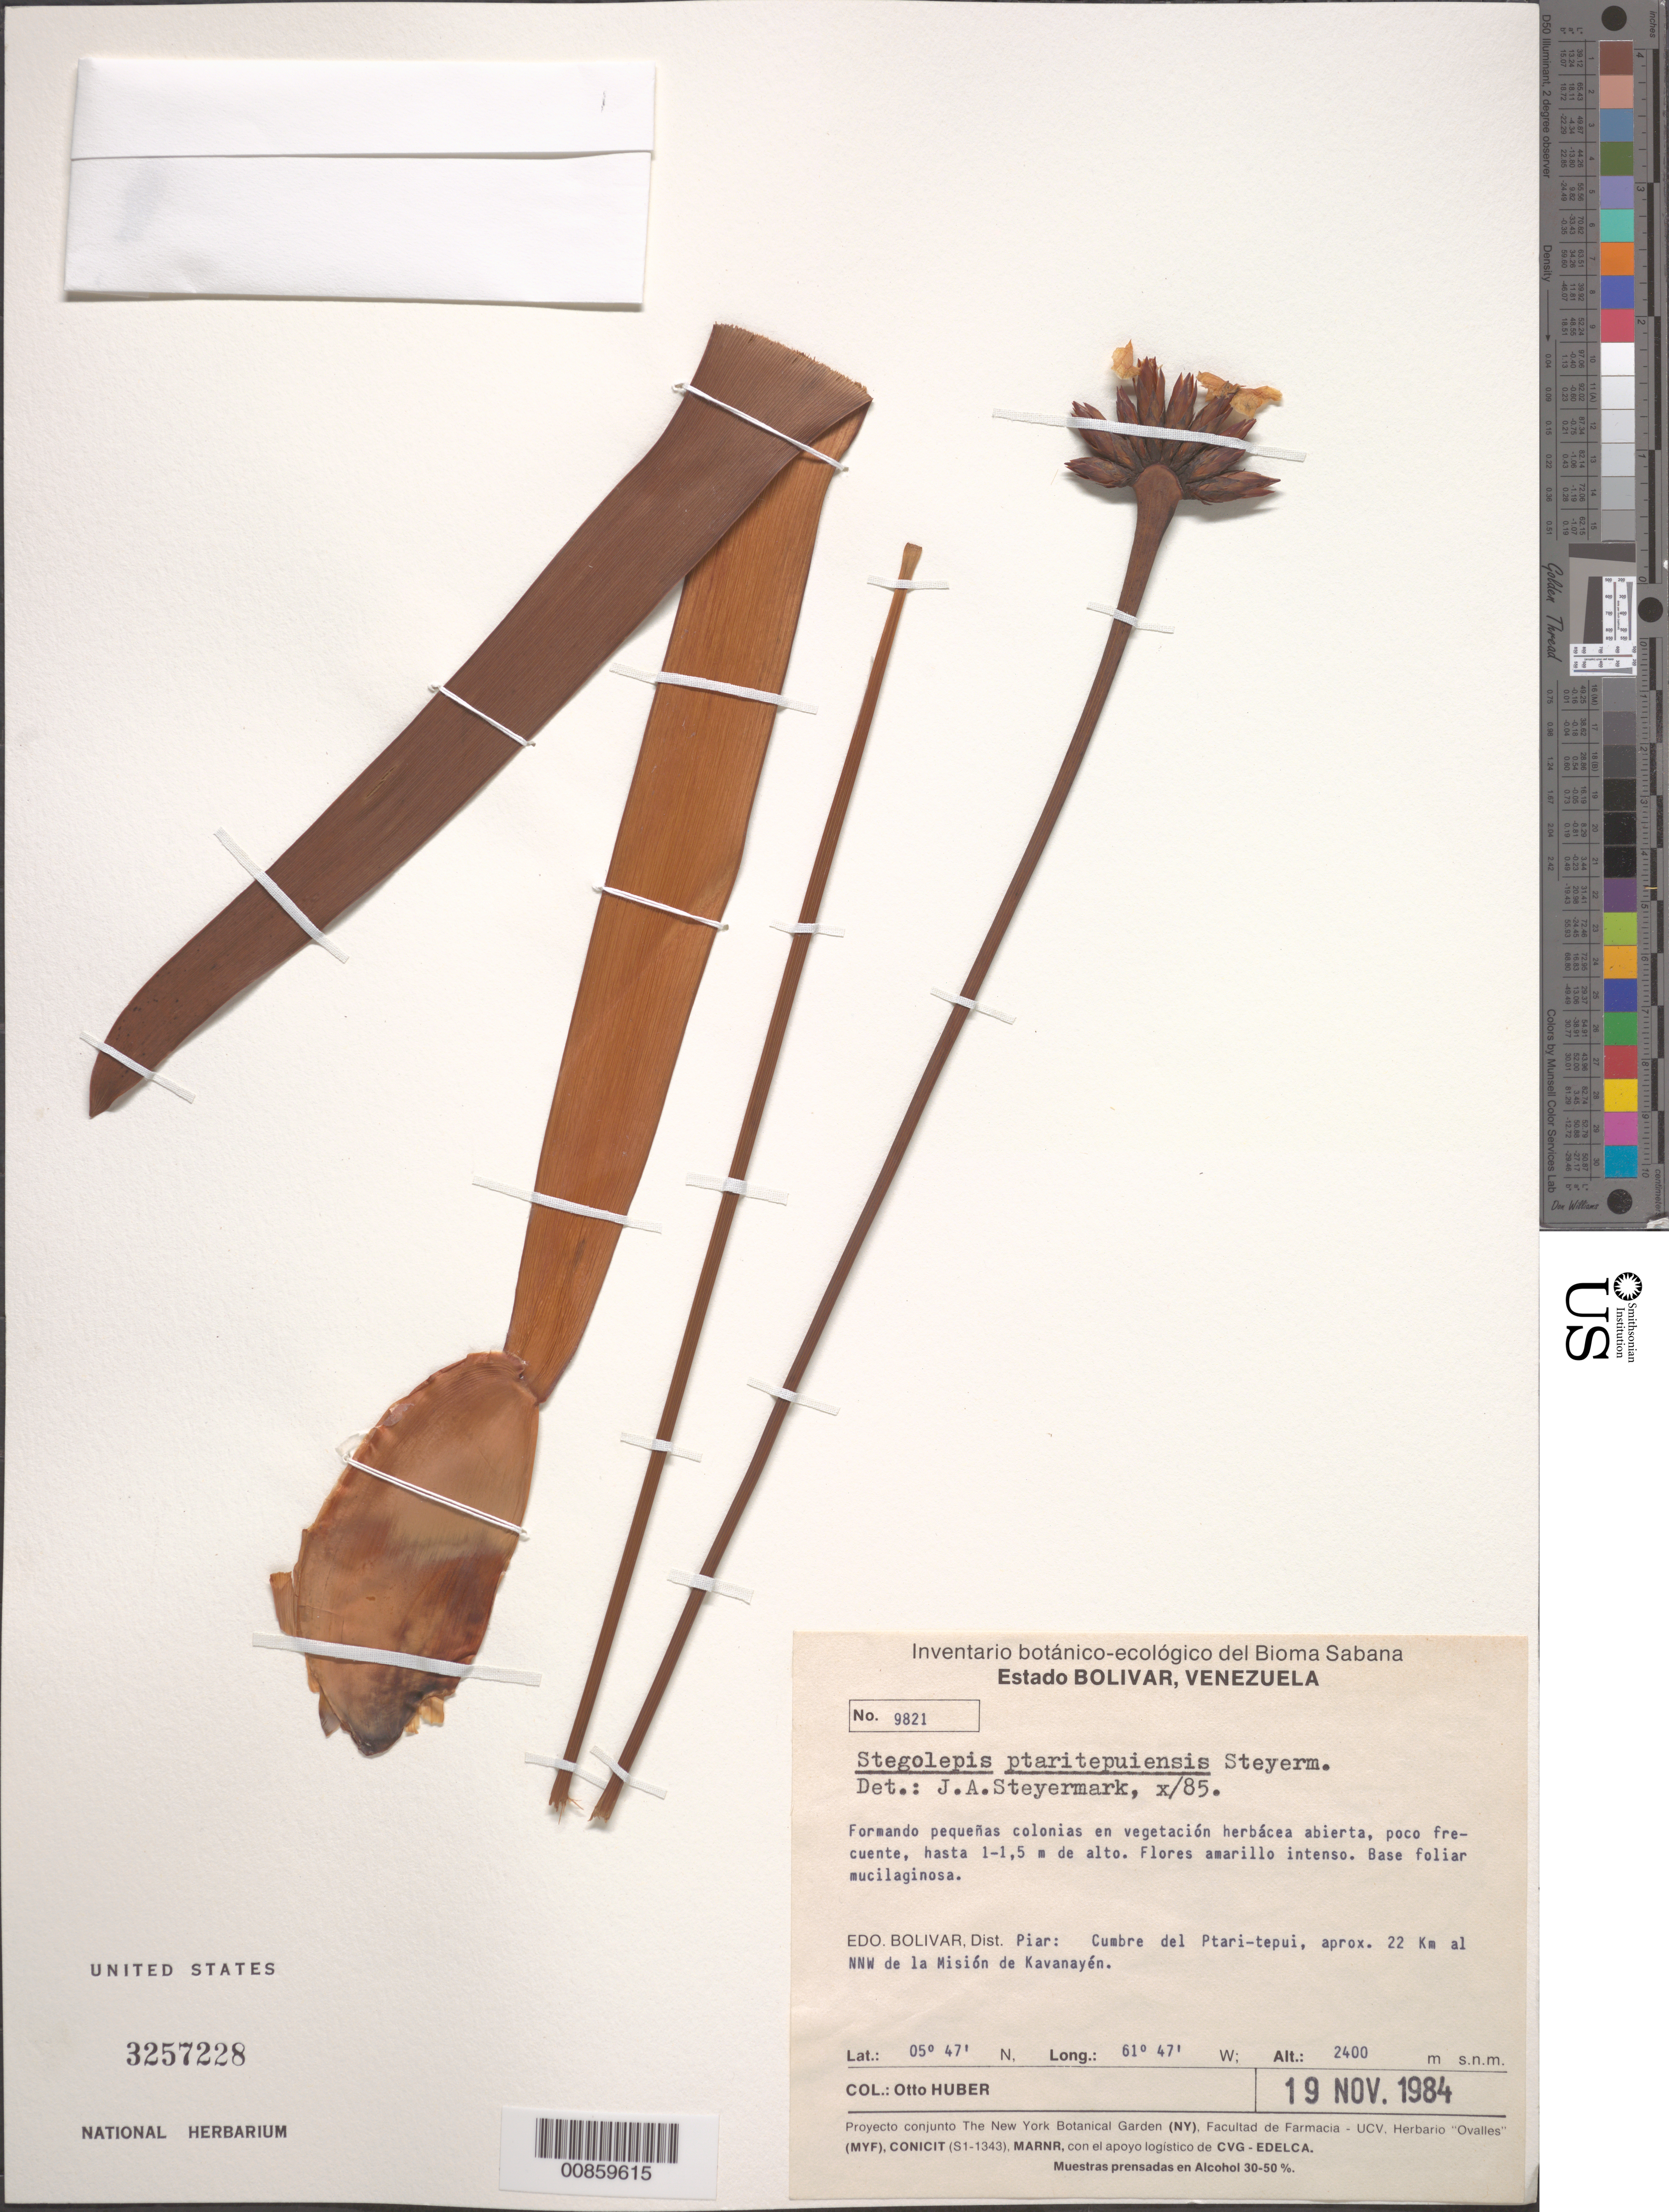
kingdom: Plantae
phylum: Tracheophyta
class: Liliopsida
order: Poales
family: Rapateaceae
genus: Stegolepis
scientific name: Stegolepis ptaritepuiensis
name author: Steyerm.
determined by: Steyermark, Julian A., (VEN)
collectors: O. Huber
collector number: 9821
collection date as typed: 19-Nov-84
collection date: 1984-11-19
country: Venezuela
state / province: Bolívar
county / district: Piar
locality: Ptari-tepuí, cumbre, aprox. 22 km NNW de la Misión de Kavanayén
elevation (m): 2400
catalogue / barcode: US 3257228